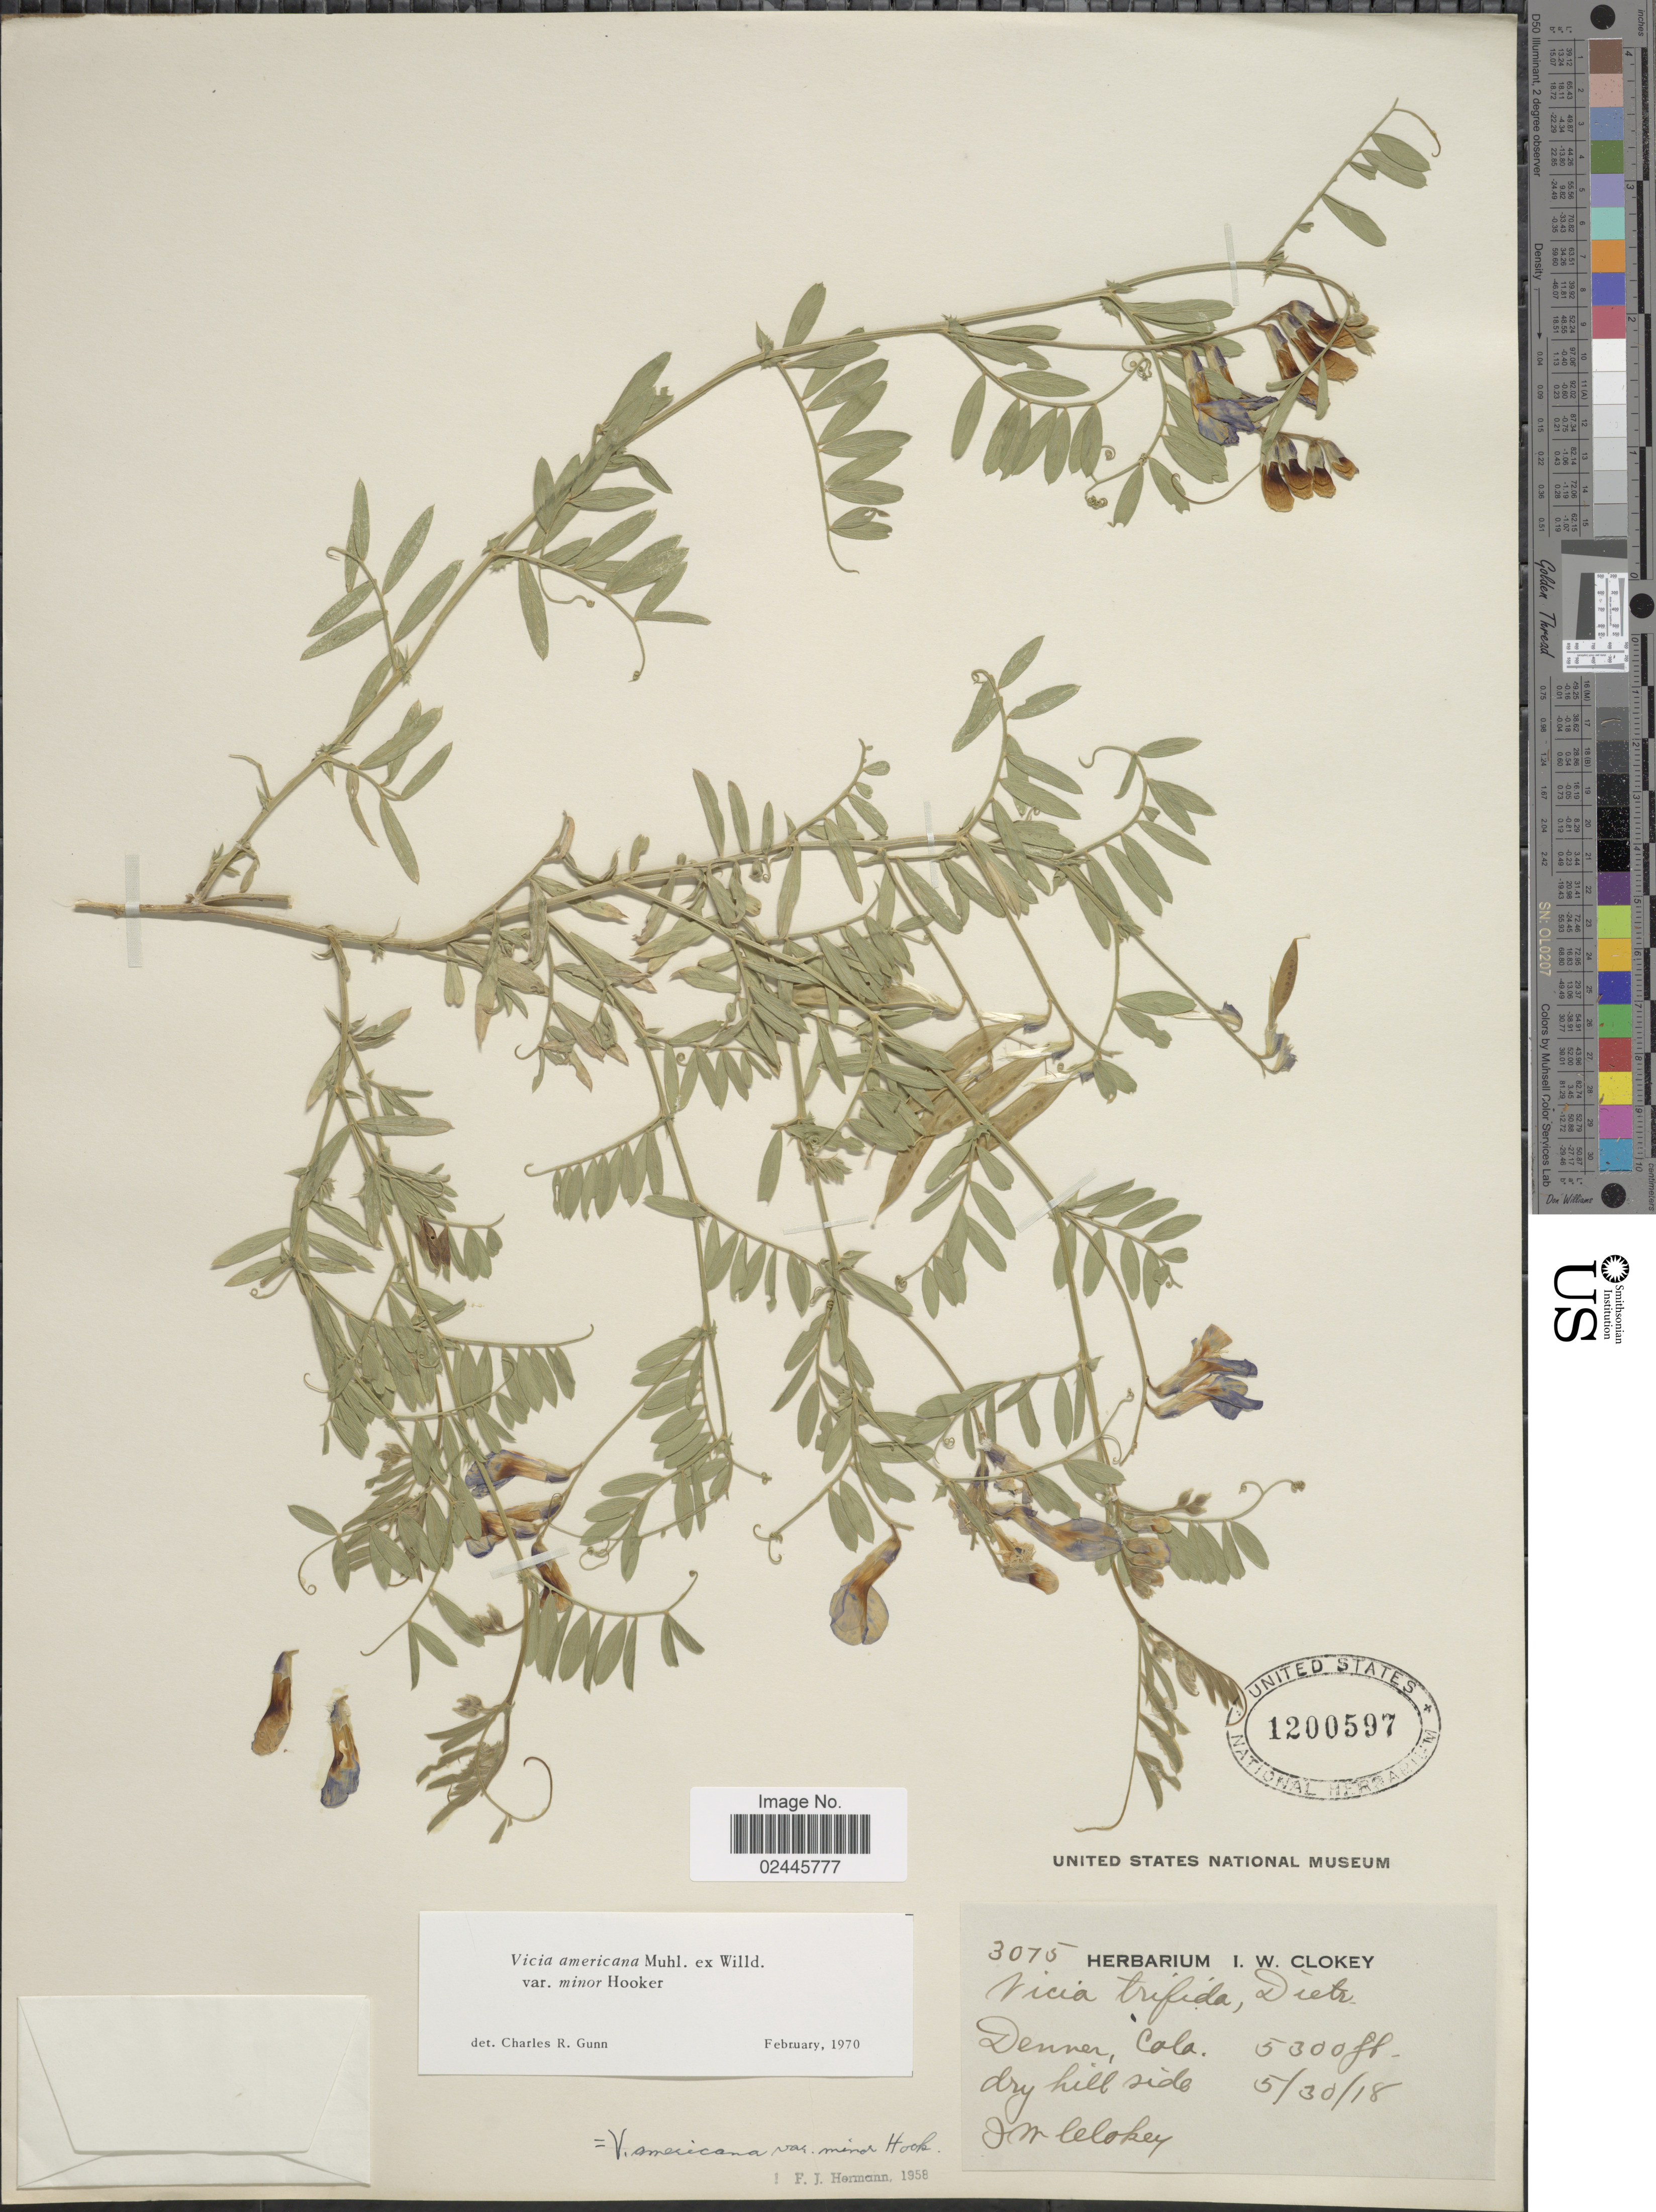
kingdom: Plantae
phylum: Tracheophyta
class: Magnoliopsida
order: Fabales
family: Fabaceae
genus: Vicia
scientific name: Vicia americana var. minor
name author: Hook.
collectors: I. W. Clokey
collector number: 3075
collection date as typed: Transcribed d/m/y: 30/5/18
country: United States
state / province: Colorado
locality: Denner, Colo. dry hill side.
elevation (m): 1615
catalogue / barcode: US 1200597